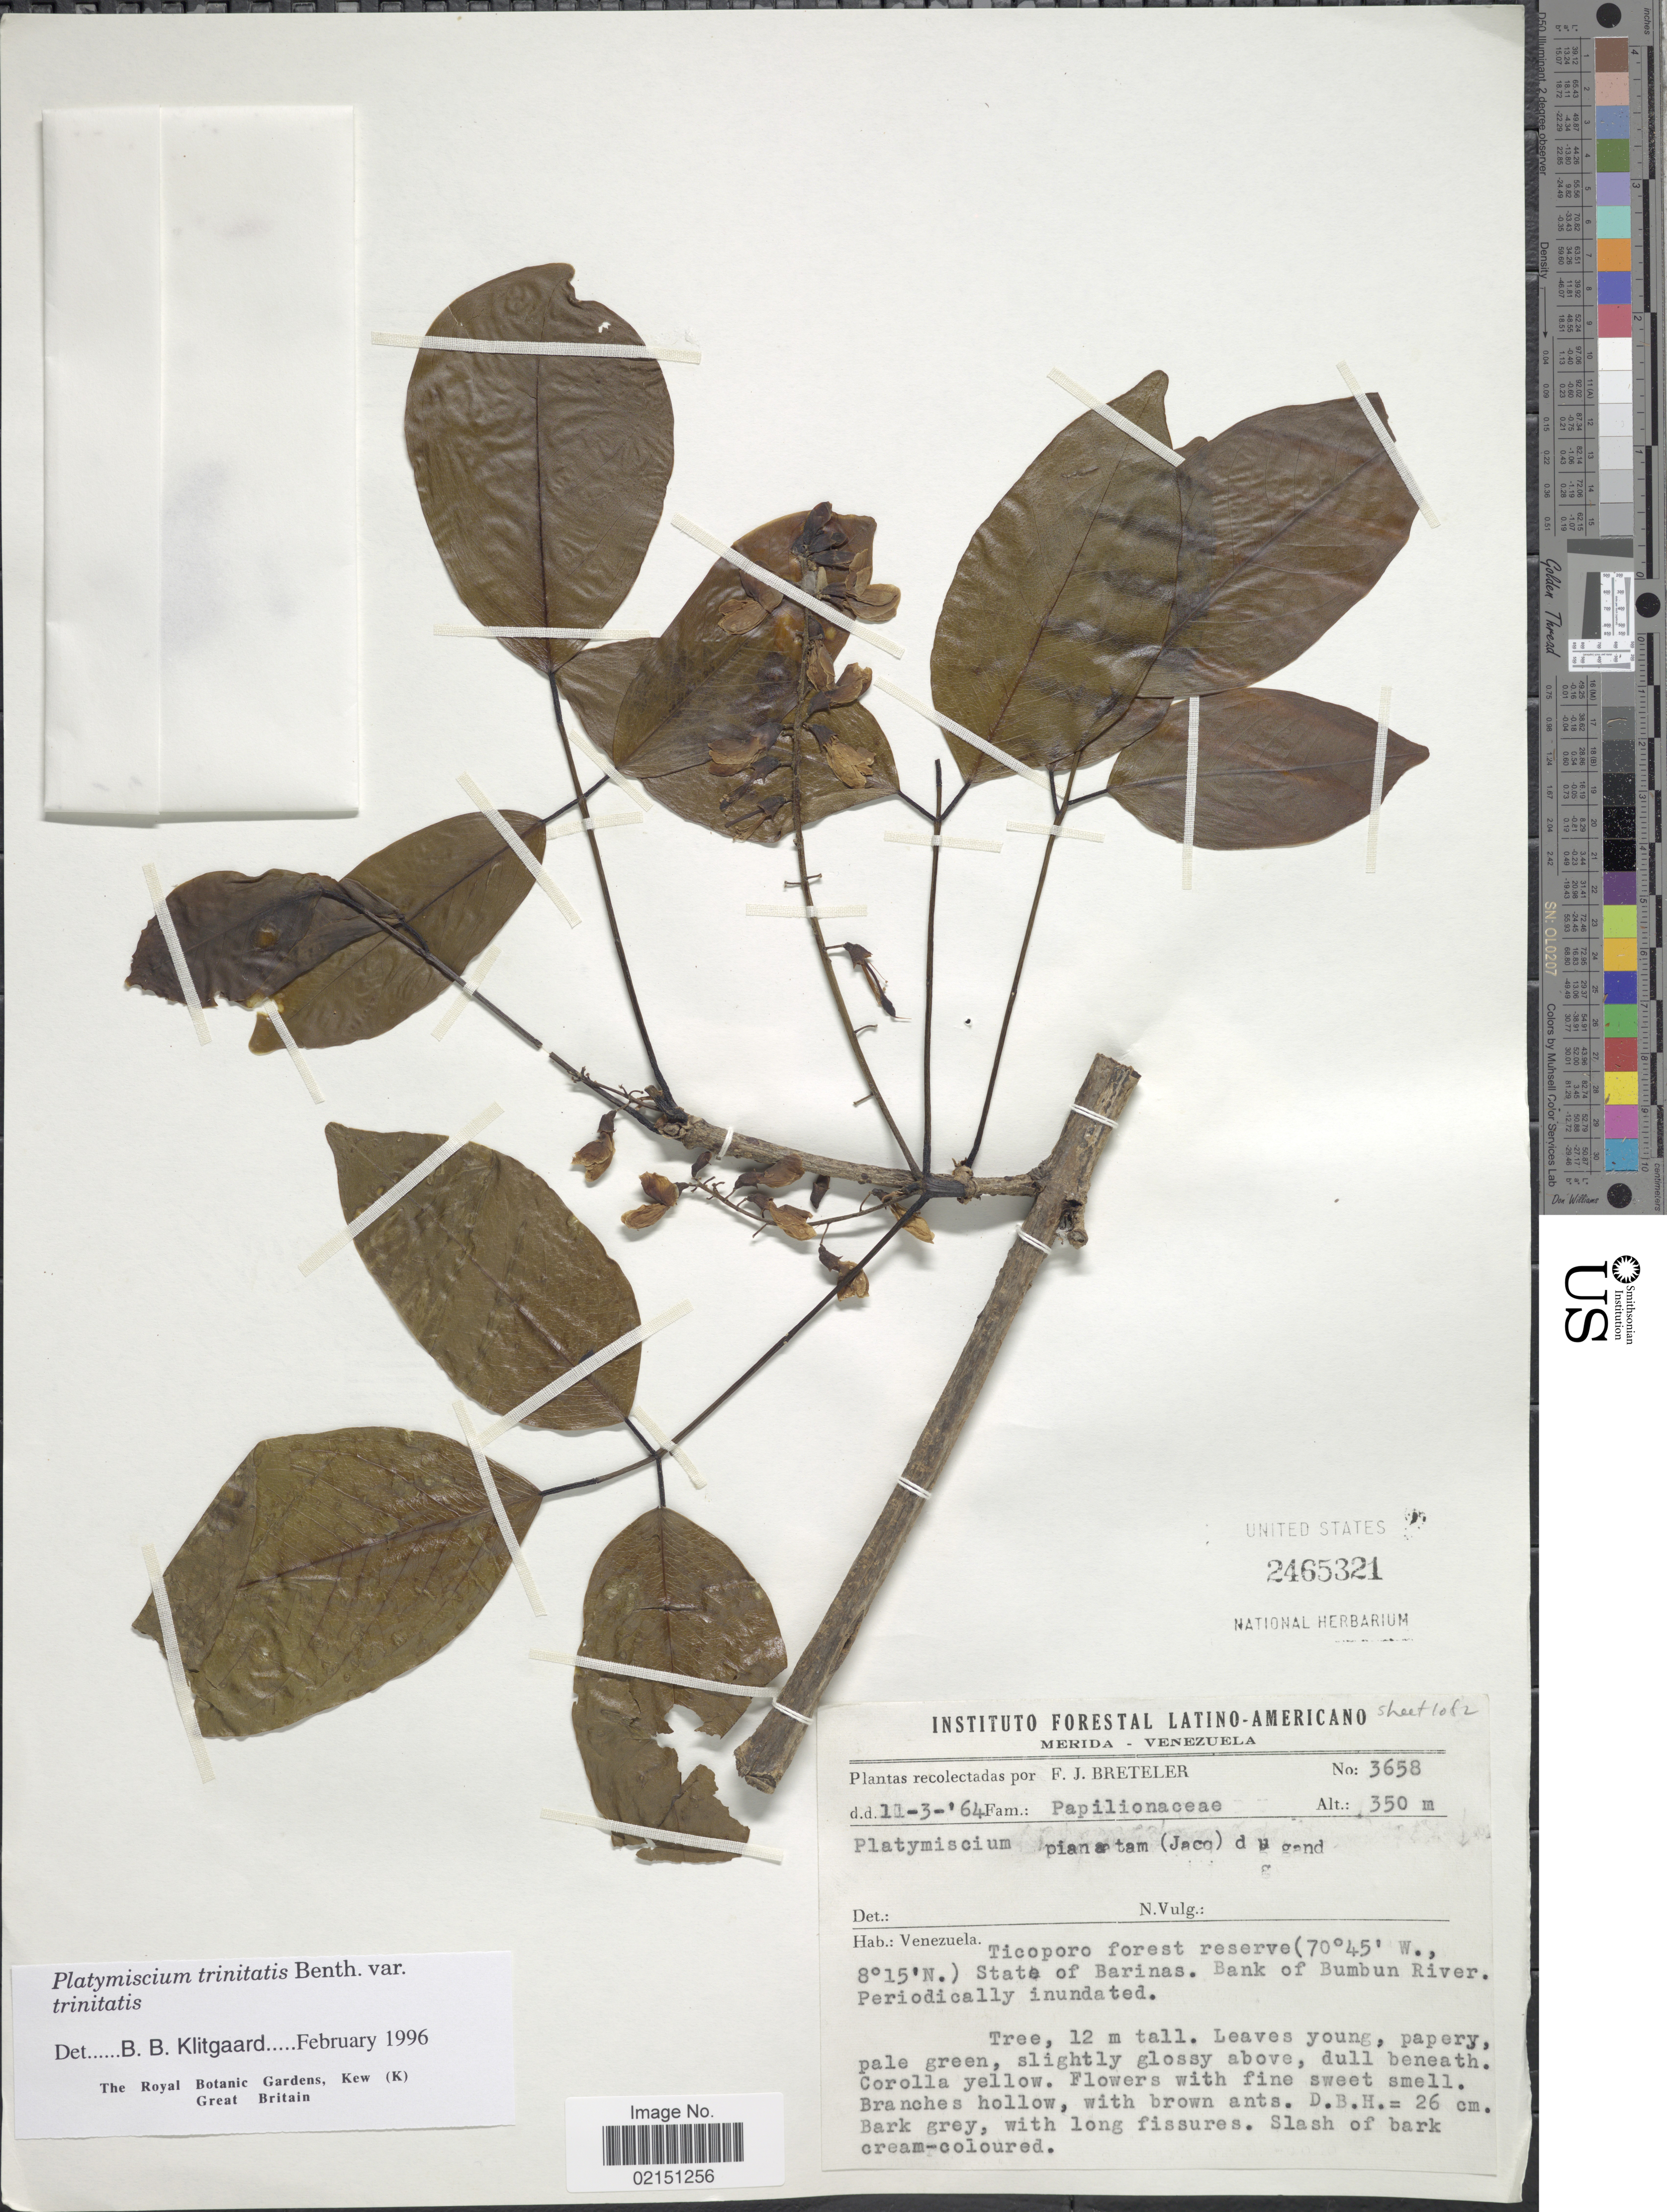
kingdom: Plantae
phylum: Tracheophyta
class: Magnoliopsida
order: Fabales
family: Fabaceae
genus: Platymiscium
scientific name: Platymiscium trinitatis var. trinitatis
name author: Benth.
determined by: Klitgaard, B. B.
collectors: F. J. Breteler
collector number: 3658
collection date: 1964-03-11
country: Venezuela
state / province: Barinas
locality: Ticoporo forest reserve. Bank of Bumbun River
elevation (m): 350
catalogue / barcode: US 2465321